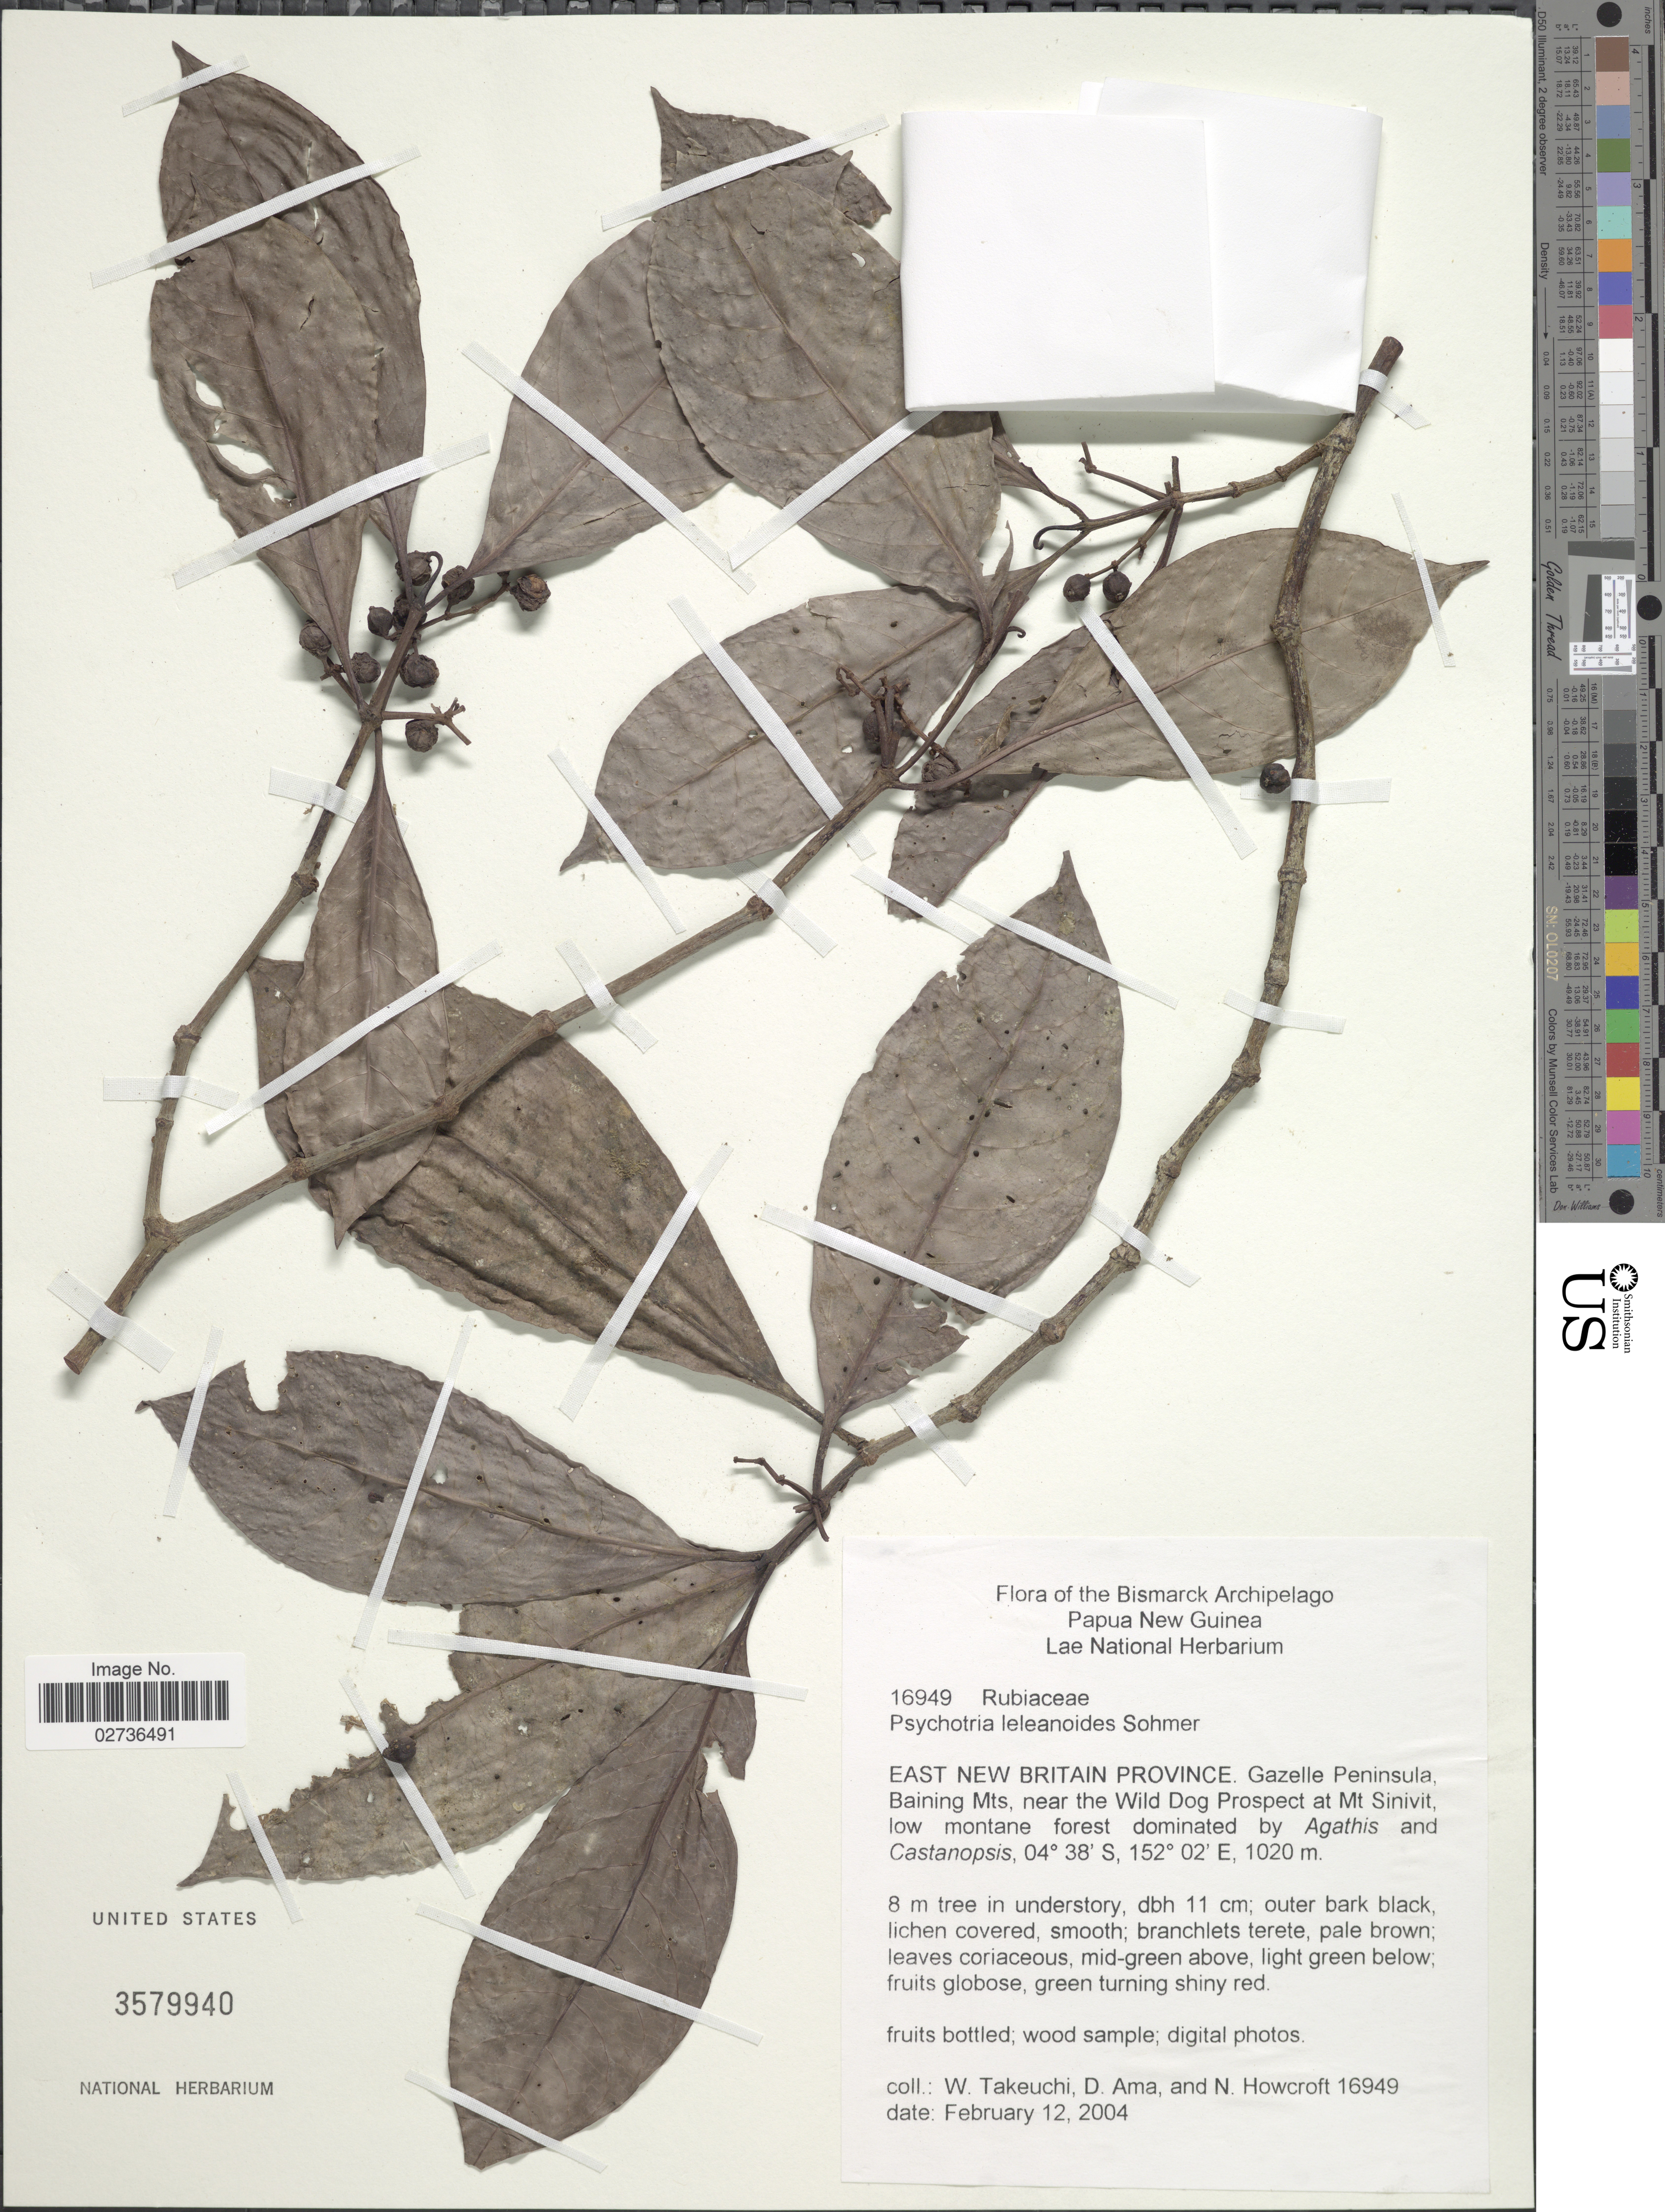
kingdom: Plantae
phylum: Tracheophyta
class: Magnoliopsida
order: Gentianales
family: Rubiaceae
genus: Psychotria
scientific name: Psychotria leleanoides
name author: Sohmer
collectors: W. Takeuchi, D. Ama & N. Howcroft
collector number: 16949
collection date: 2004-02-12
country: Papua New Guinea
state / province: East New Britain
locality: East New Britain Province: Gazelle Peninsula, Baining Mts, near the Wild Dog Prospect at Mt. Sinivit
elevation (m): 1020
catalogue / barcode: US 3579940